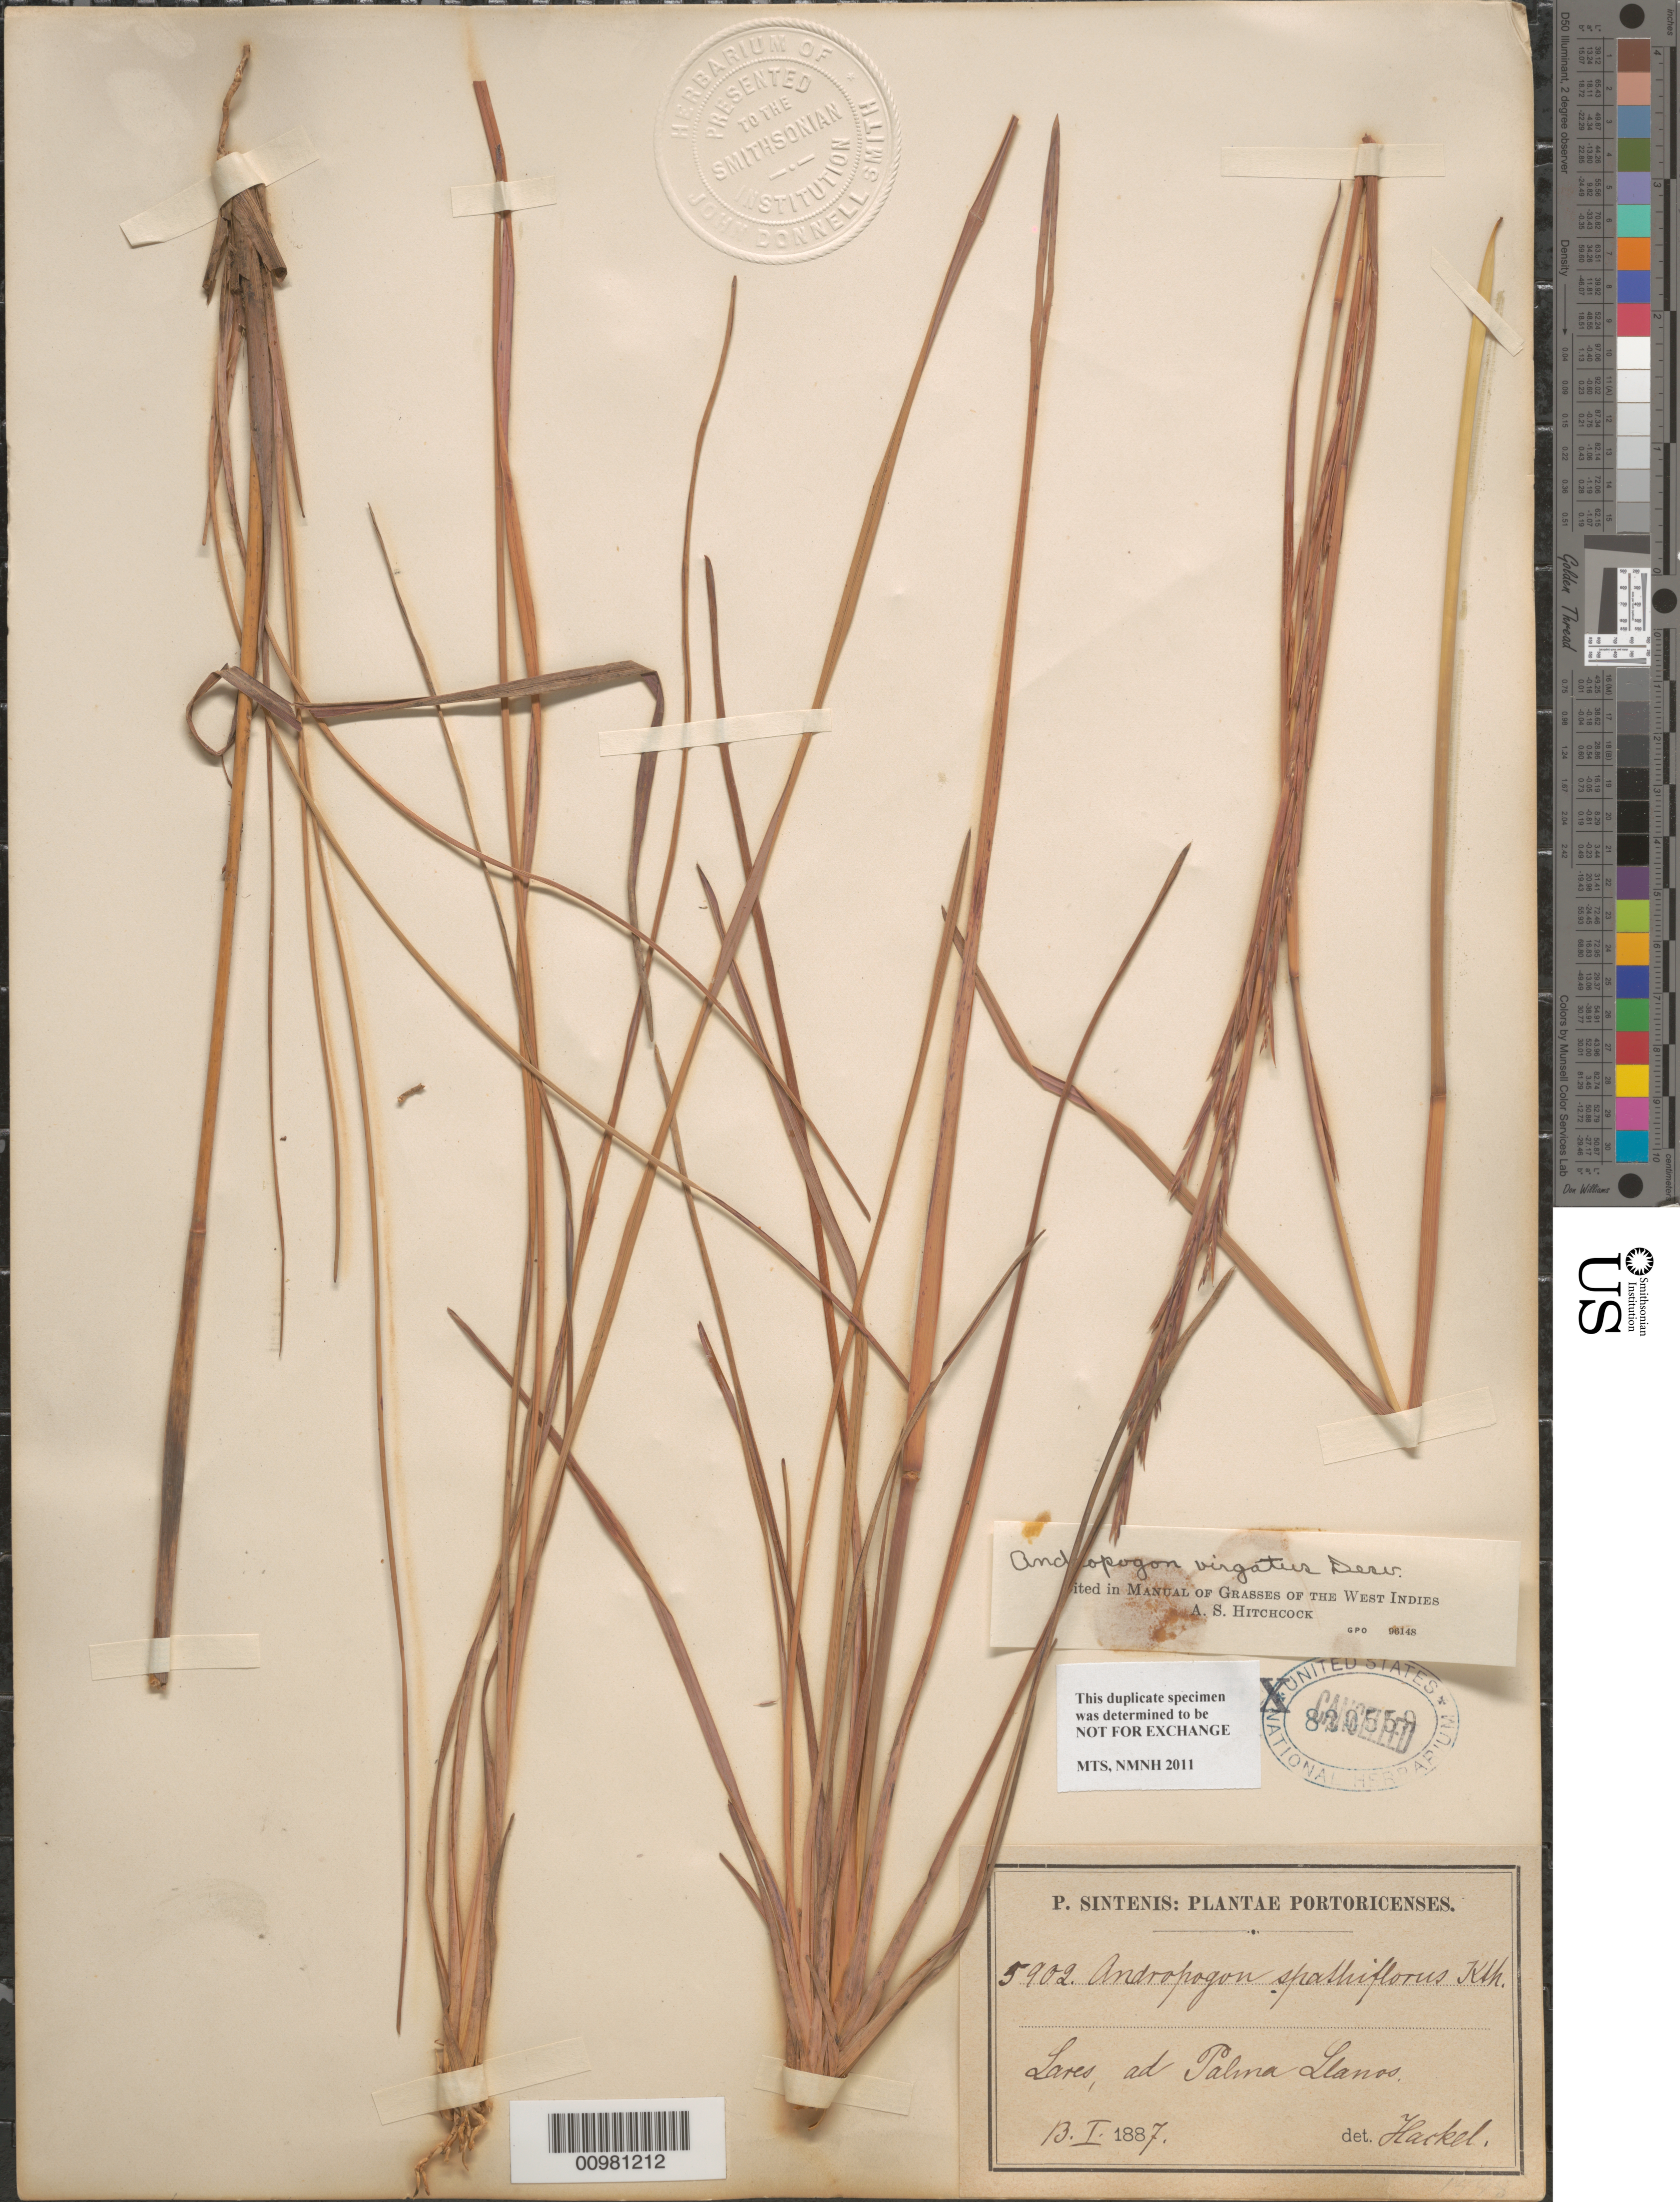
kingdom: Plantae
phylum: Tracheophyta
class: Liliopsida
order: Poales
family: Poaceae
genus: Andropogon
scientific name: Andropogon virgatus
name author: Desv. ex Ham.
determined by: Hitchcock, Albert S.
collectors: P. Sintenis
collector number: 5902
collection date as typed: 13 Jan 1887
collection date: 1887-01-13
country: Puerto Rico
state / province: Lares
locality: Lares.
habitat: ad Palma Llanos.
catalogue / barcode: US 820559